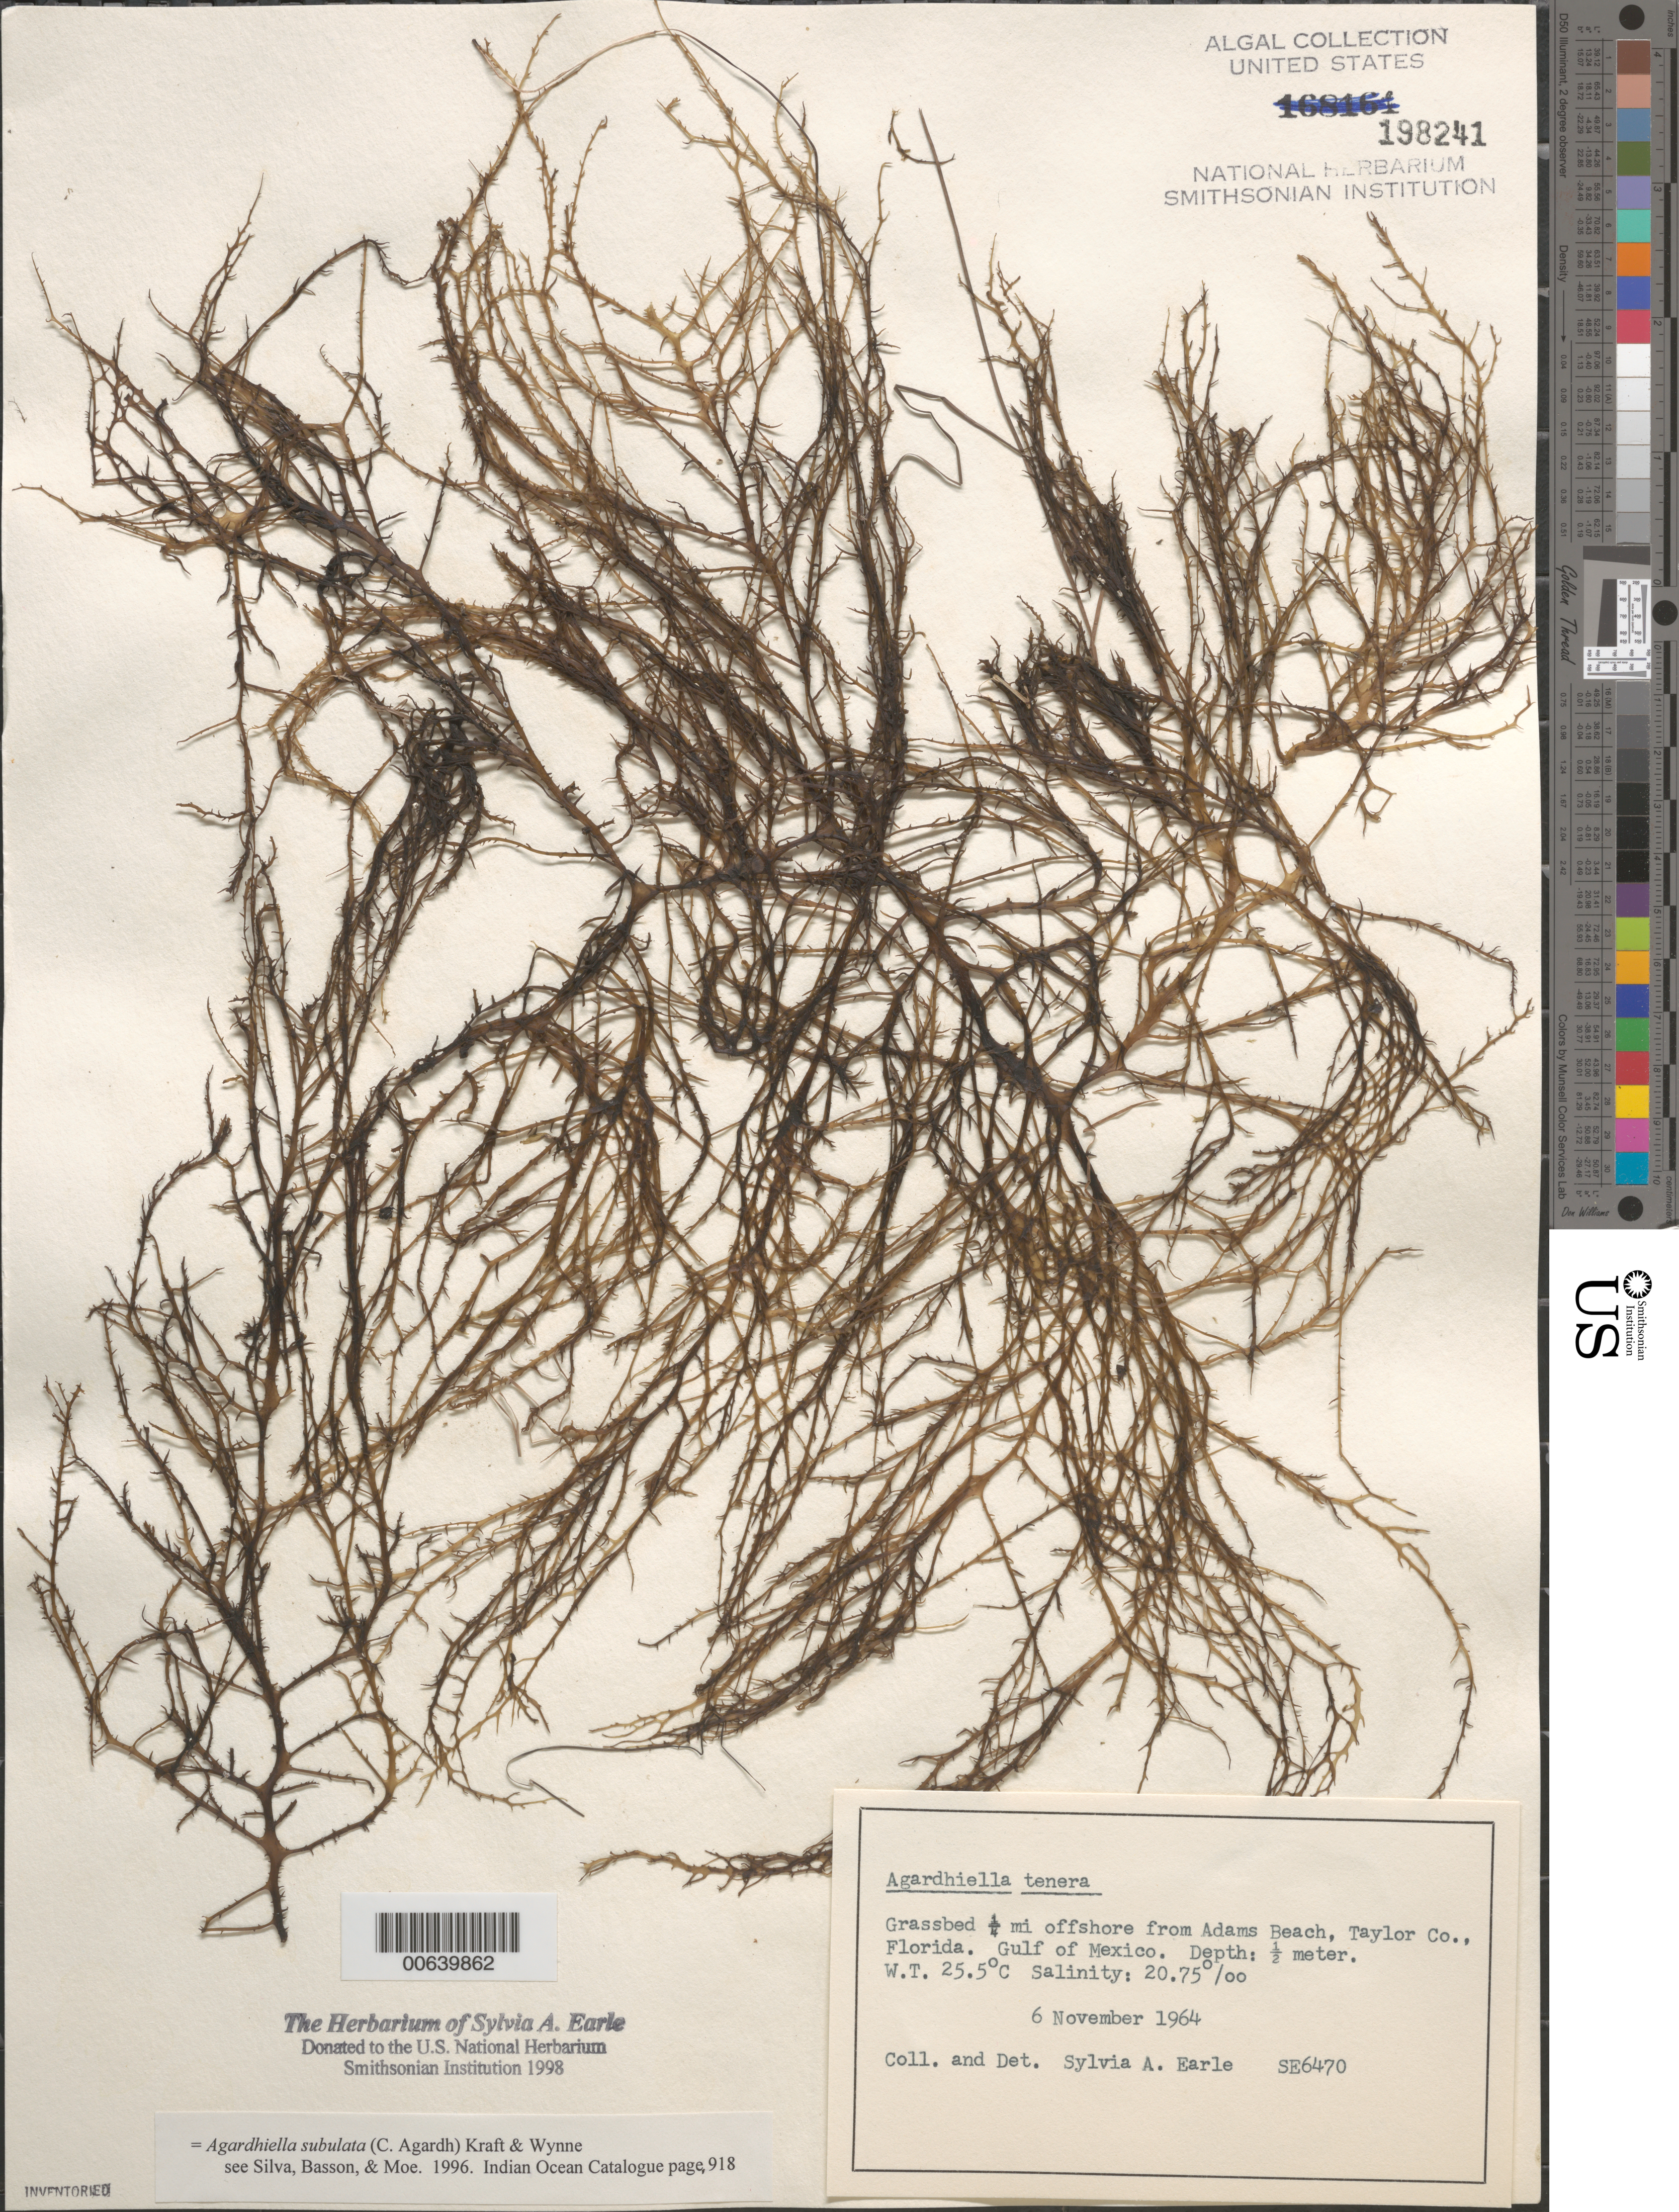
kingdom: Plantae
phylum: Rhodophyta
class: Florideophyceae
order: Gigartinales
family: Solieriaceae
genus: Agardhiella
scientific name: Agardhiella subulata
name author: (C. Agardh) G.T.Kraft & M.J. Wynne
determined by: Earle, S. A.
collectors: S. A. Earle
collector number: Se 6470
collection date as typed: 06 Nov 1964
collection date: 1964-11-06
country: United States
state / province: Florida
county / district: Taylor County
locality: Gulf of Mexico 1/4th mile off Adams Beach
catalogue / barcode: US 198241